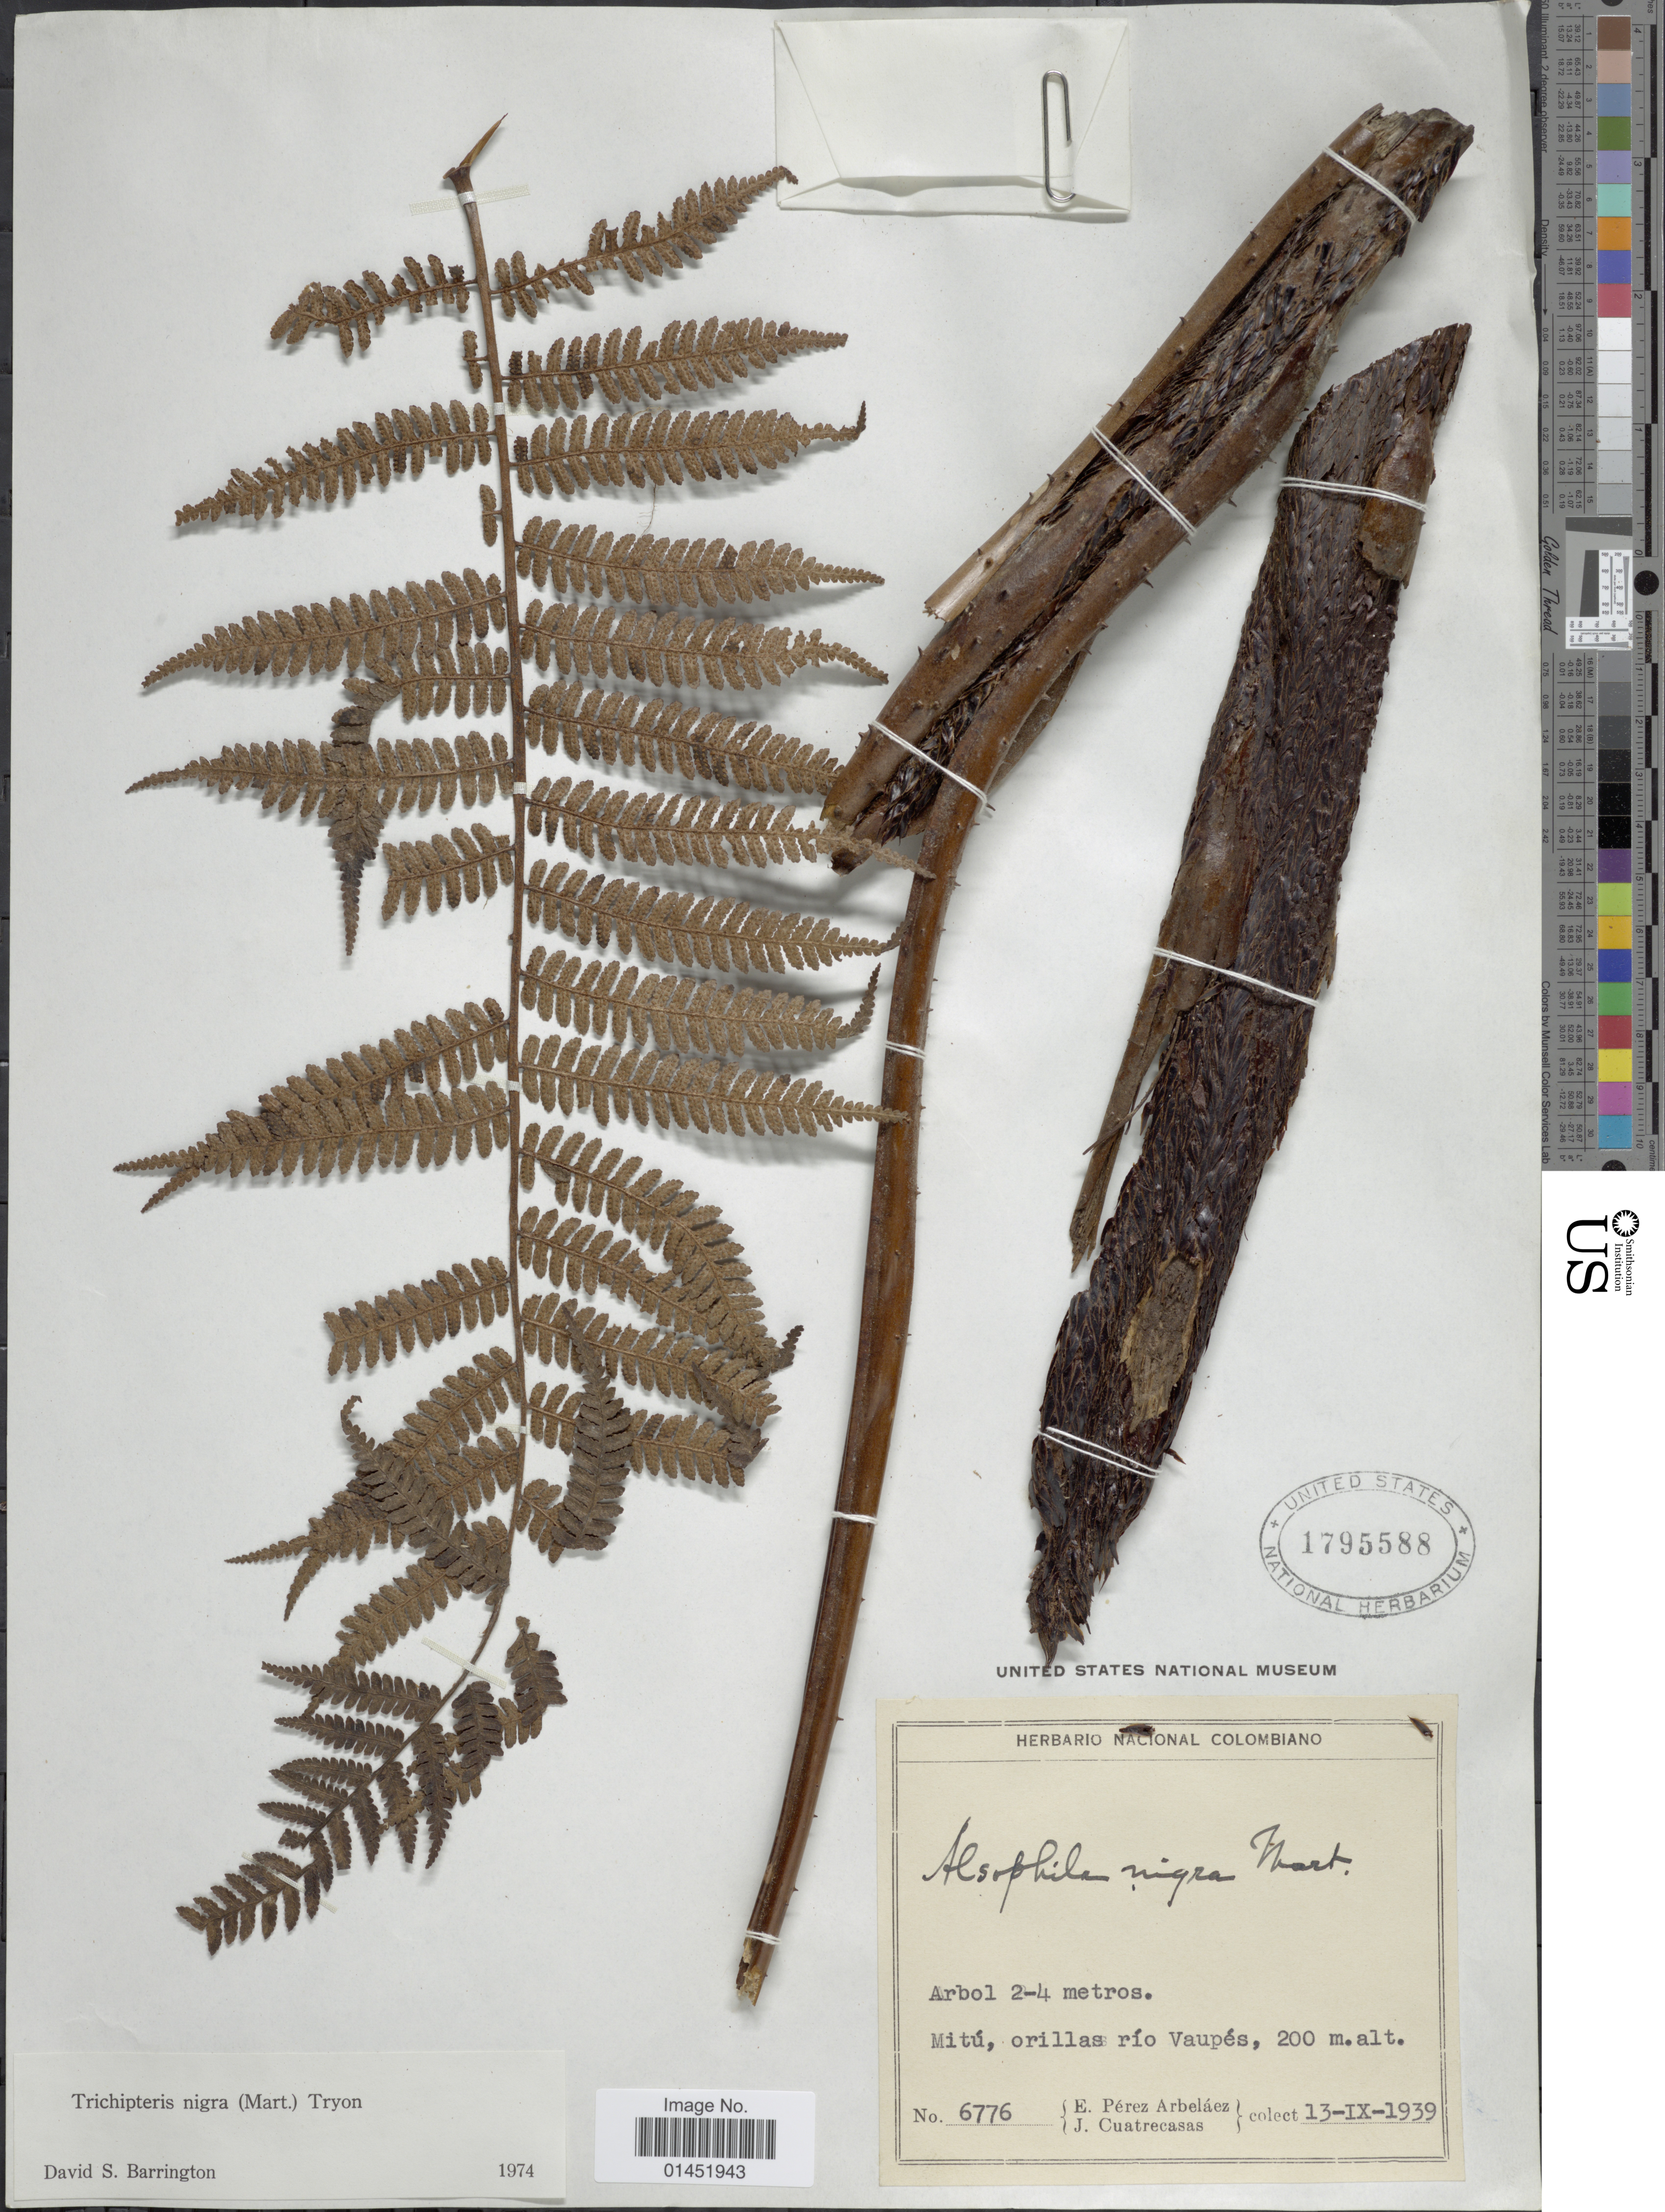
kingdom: Plantae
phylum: Tracheophyta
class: Polypodiopsida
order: Cyatheales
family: Cyatheaceae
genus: Cyathea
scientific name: Cyathea lasiosora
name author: (Mett. ex Kuhn) Domin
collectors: E. Pérez Arbeláez & J. Cuatrecasas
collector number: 6776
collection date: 1939-09-13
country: Colombia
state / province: Vaupés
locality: Mitú, orillas río Vaupés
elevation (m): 200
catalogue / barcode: US 1795588